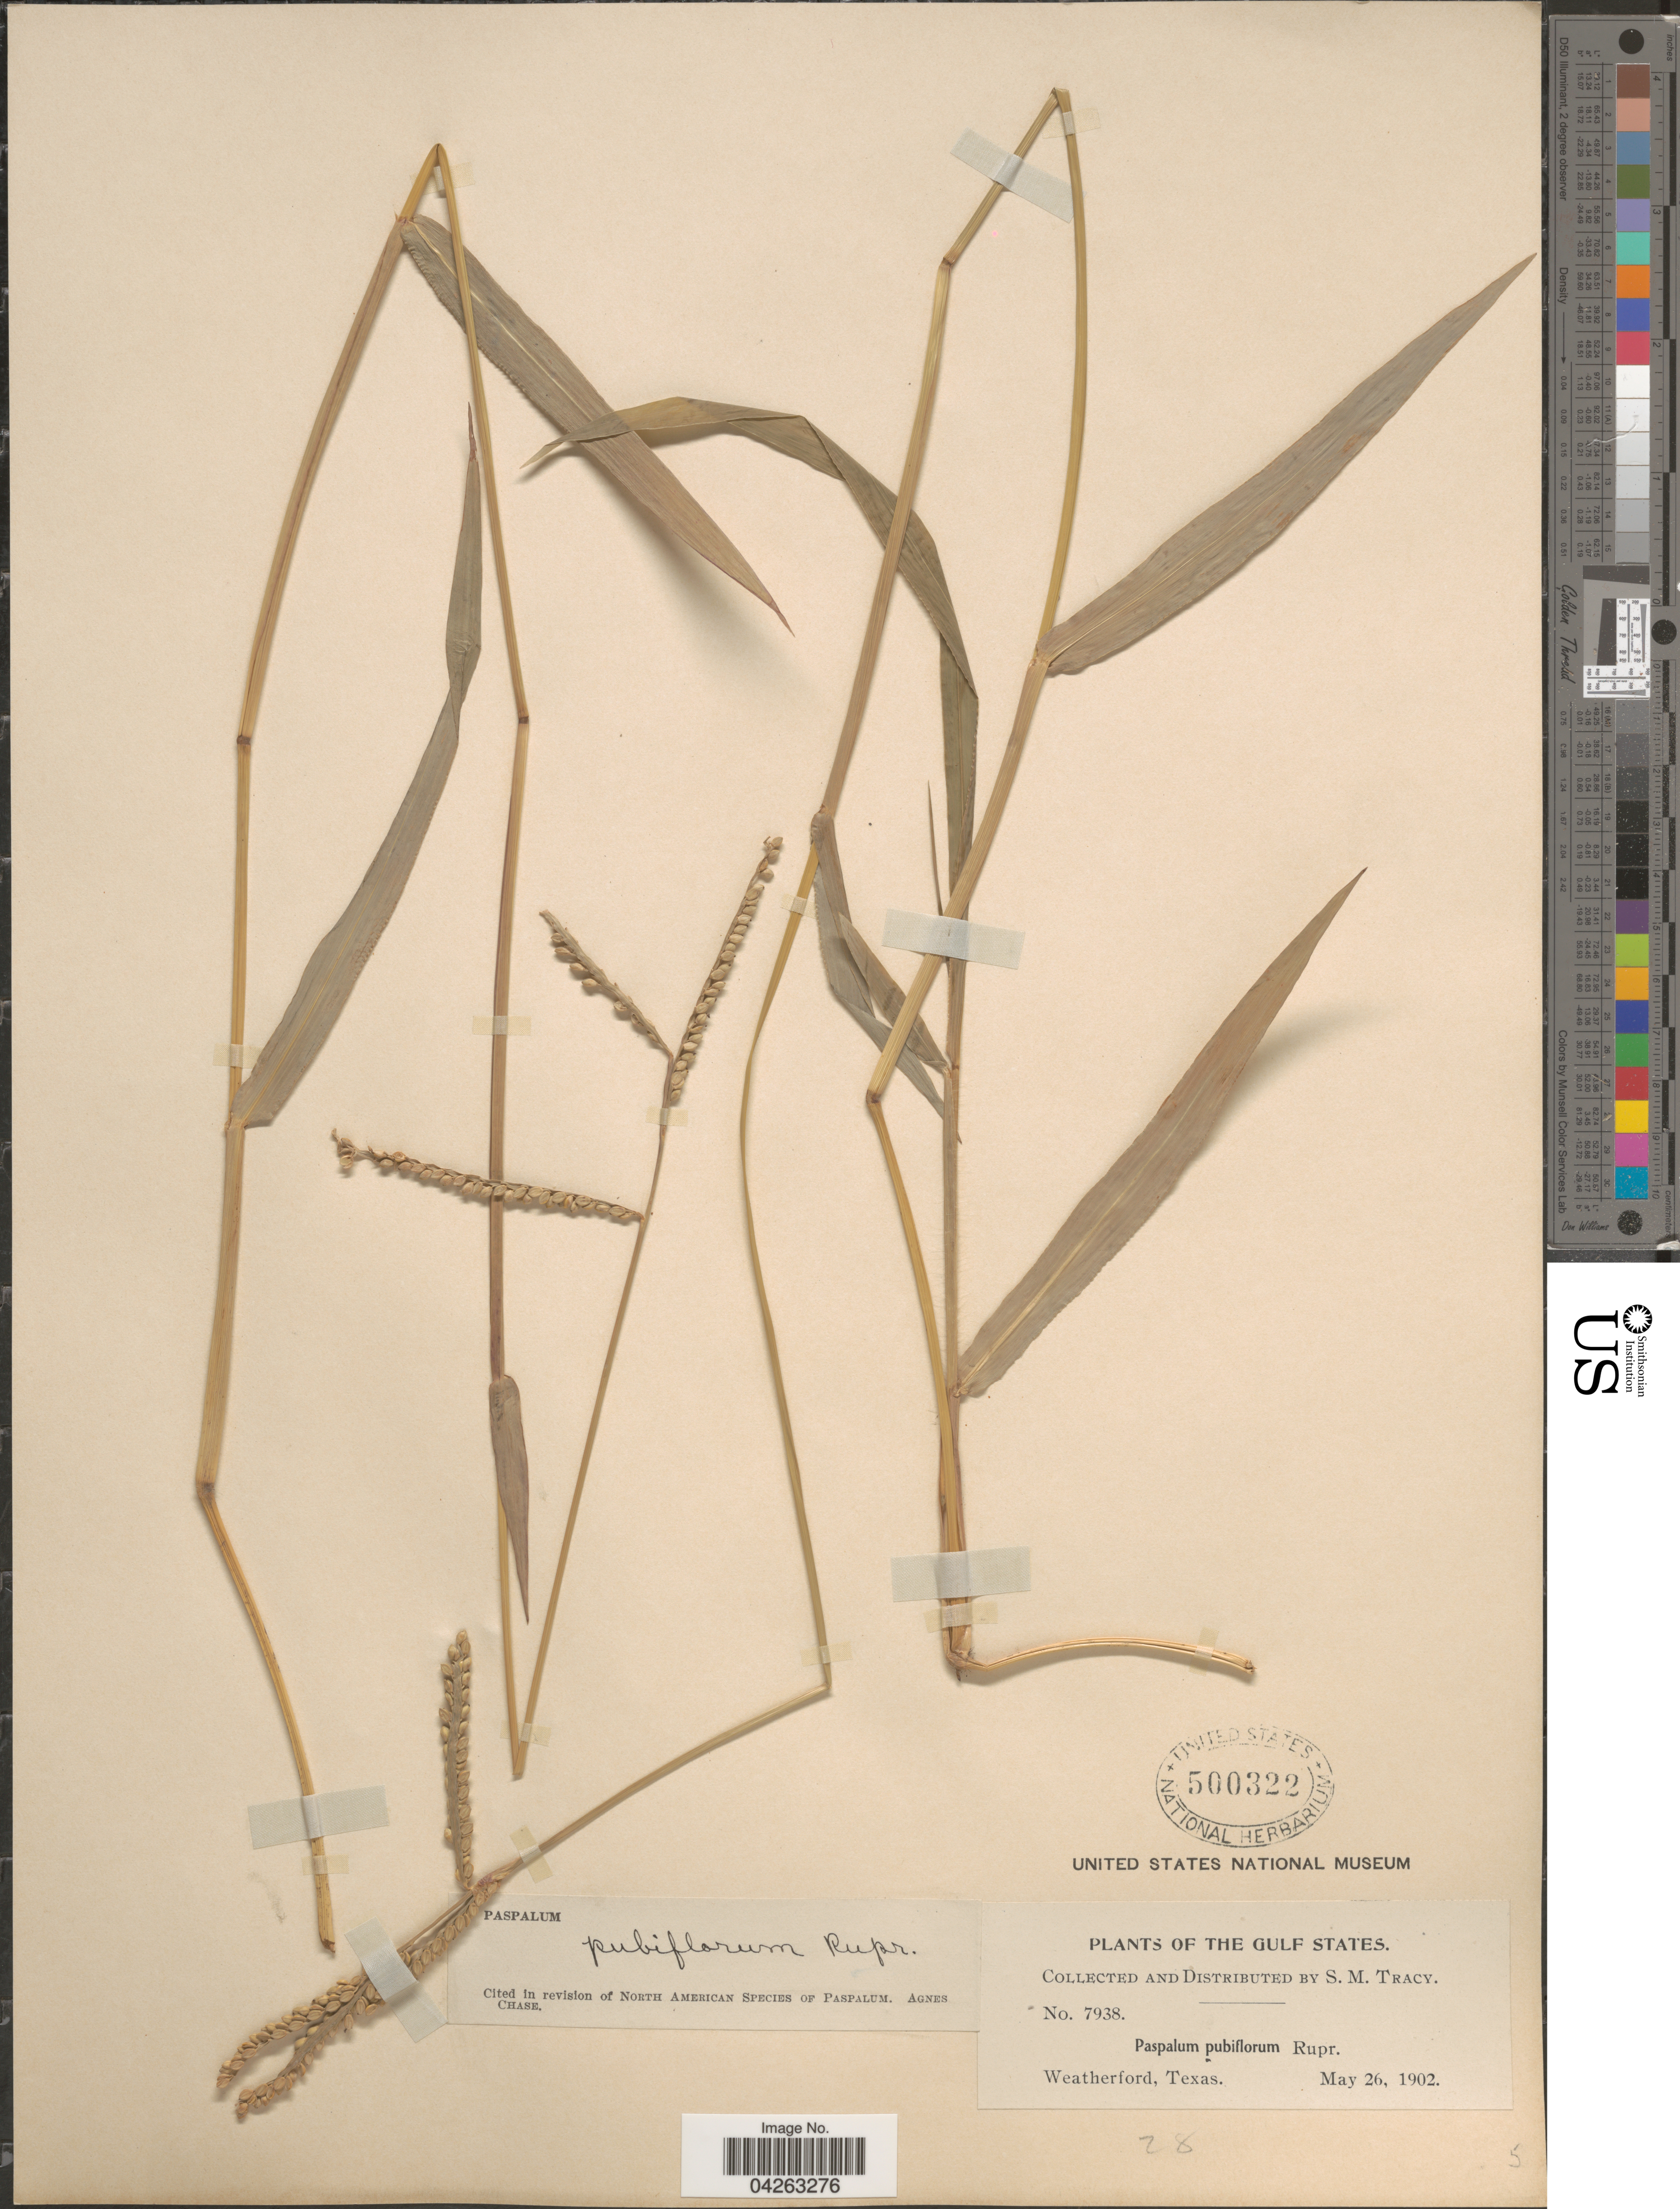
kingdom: Plantae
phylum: Tracheophyta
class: Liliopsida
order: Poales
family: Poaceae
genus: Paspalum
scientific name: Paspalum pubiflorum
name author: Rupr. ex E. Fourn.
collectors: S. M. Tracy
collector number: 7938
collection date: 1902-05-26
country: United States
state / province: Texas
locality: The Gulf States. Weatherford.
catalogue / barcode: US 500322